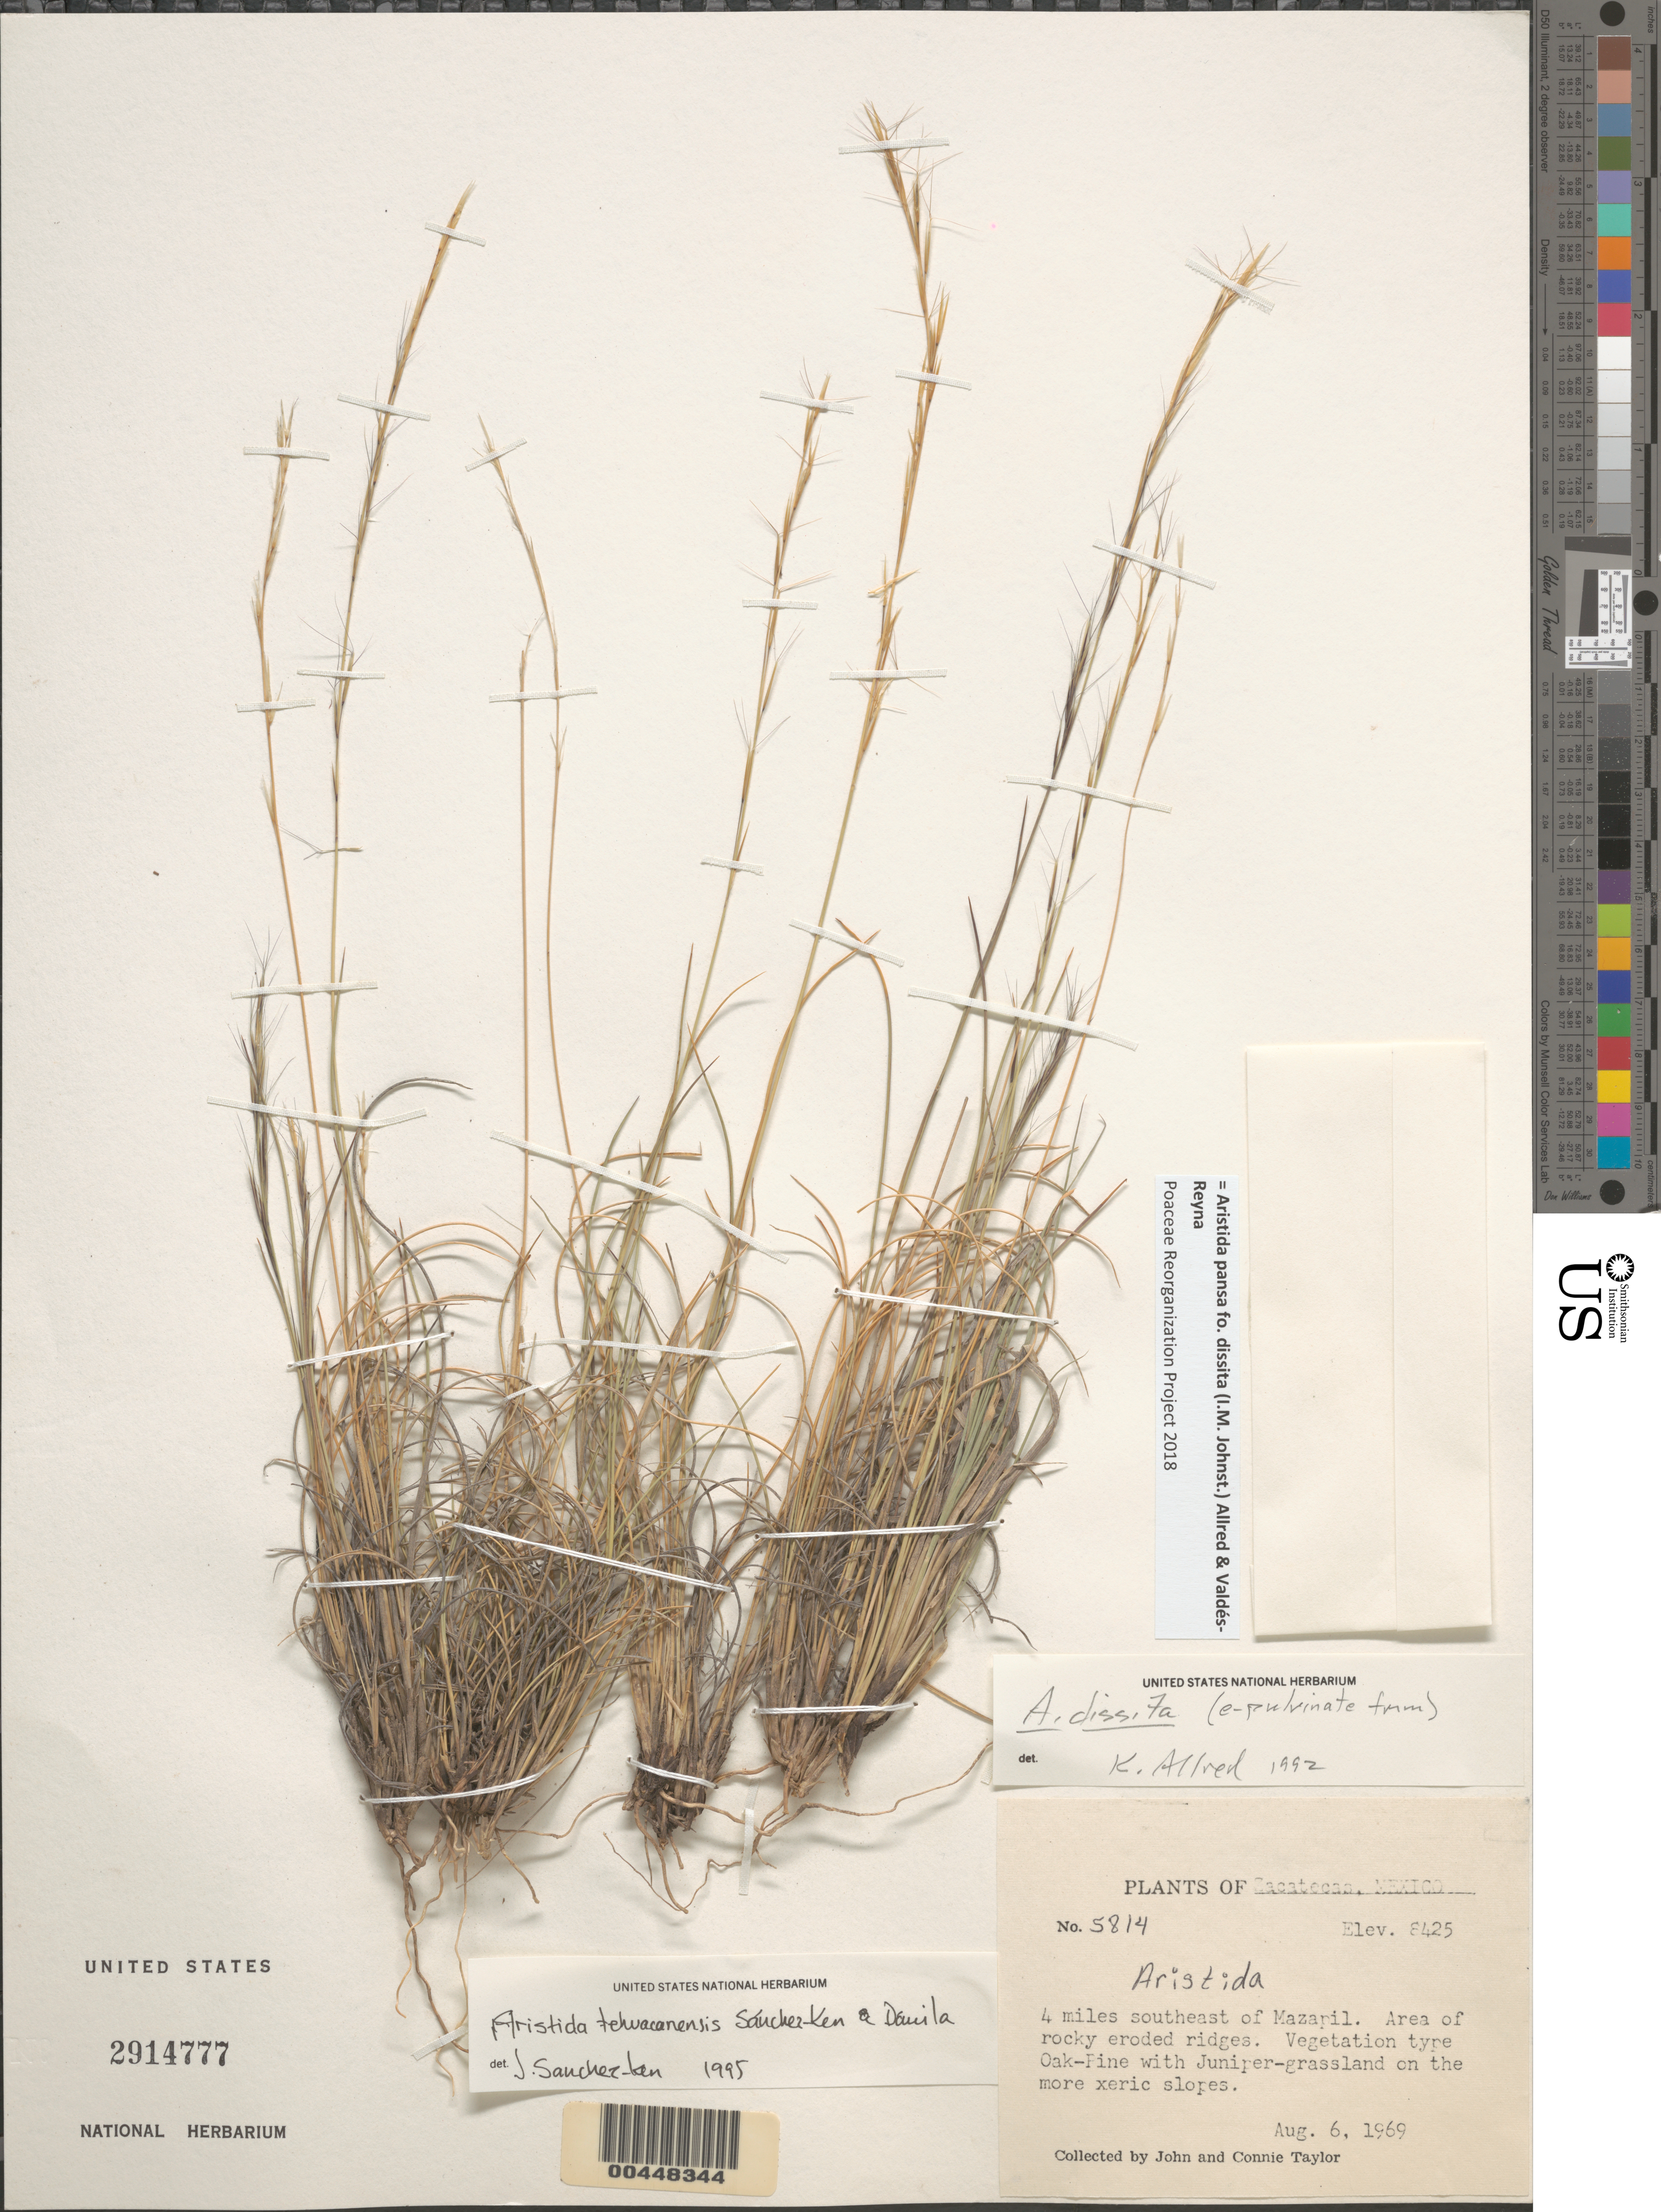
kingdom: Plantae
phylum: Tracheophyta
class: Liliopsida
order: Poales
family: Poaceae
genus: Aristida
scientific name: Aristida pansa f. dissita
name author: (I.M. Johnst.) Allred & Valdés-Reyna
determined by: Poaceae Reorganization Project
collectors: J. Taylor & C. Taylor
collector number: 5814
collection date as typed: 6 Aug 1969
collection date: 1969-08-06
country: Mexico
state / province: Zacatecas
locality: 4 mi SE of Mazapil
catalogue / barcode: US 2914777